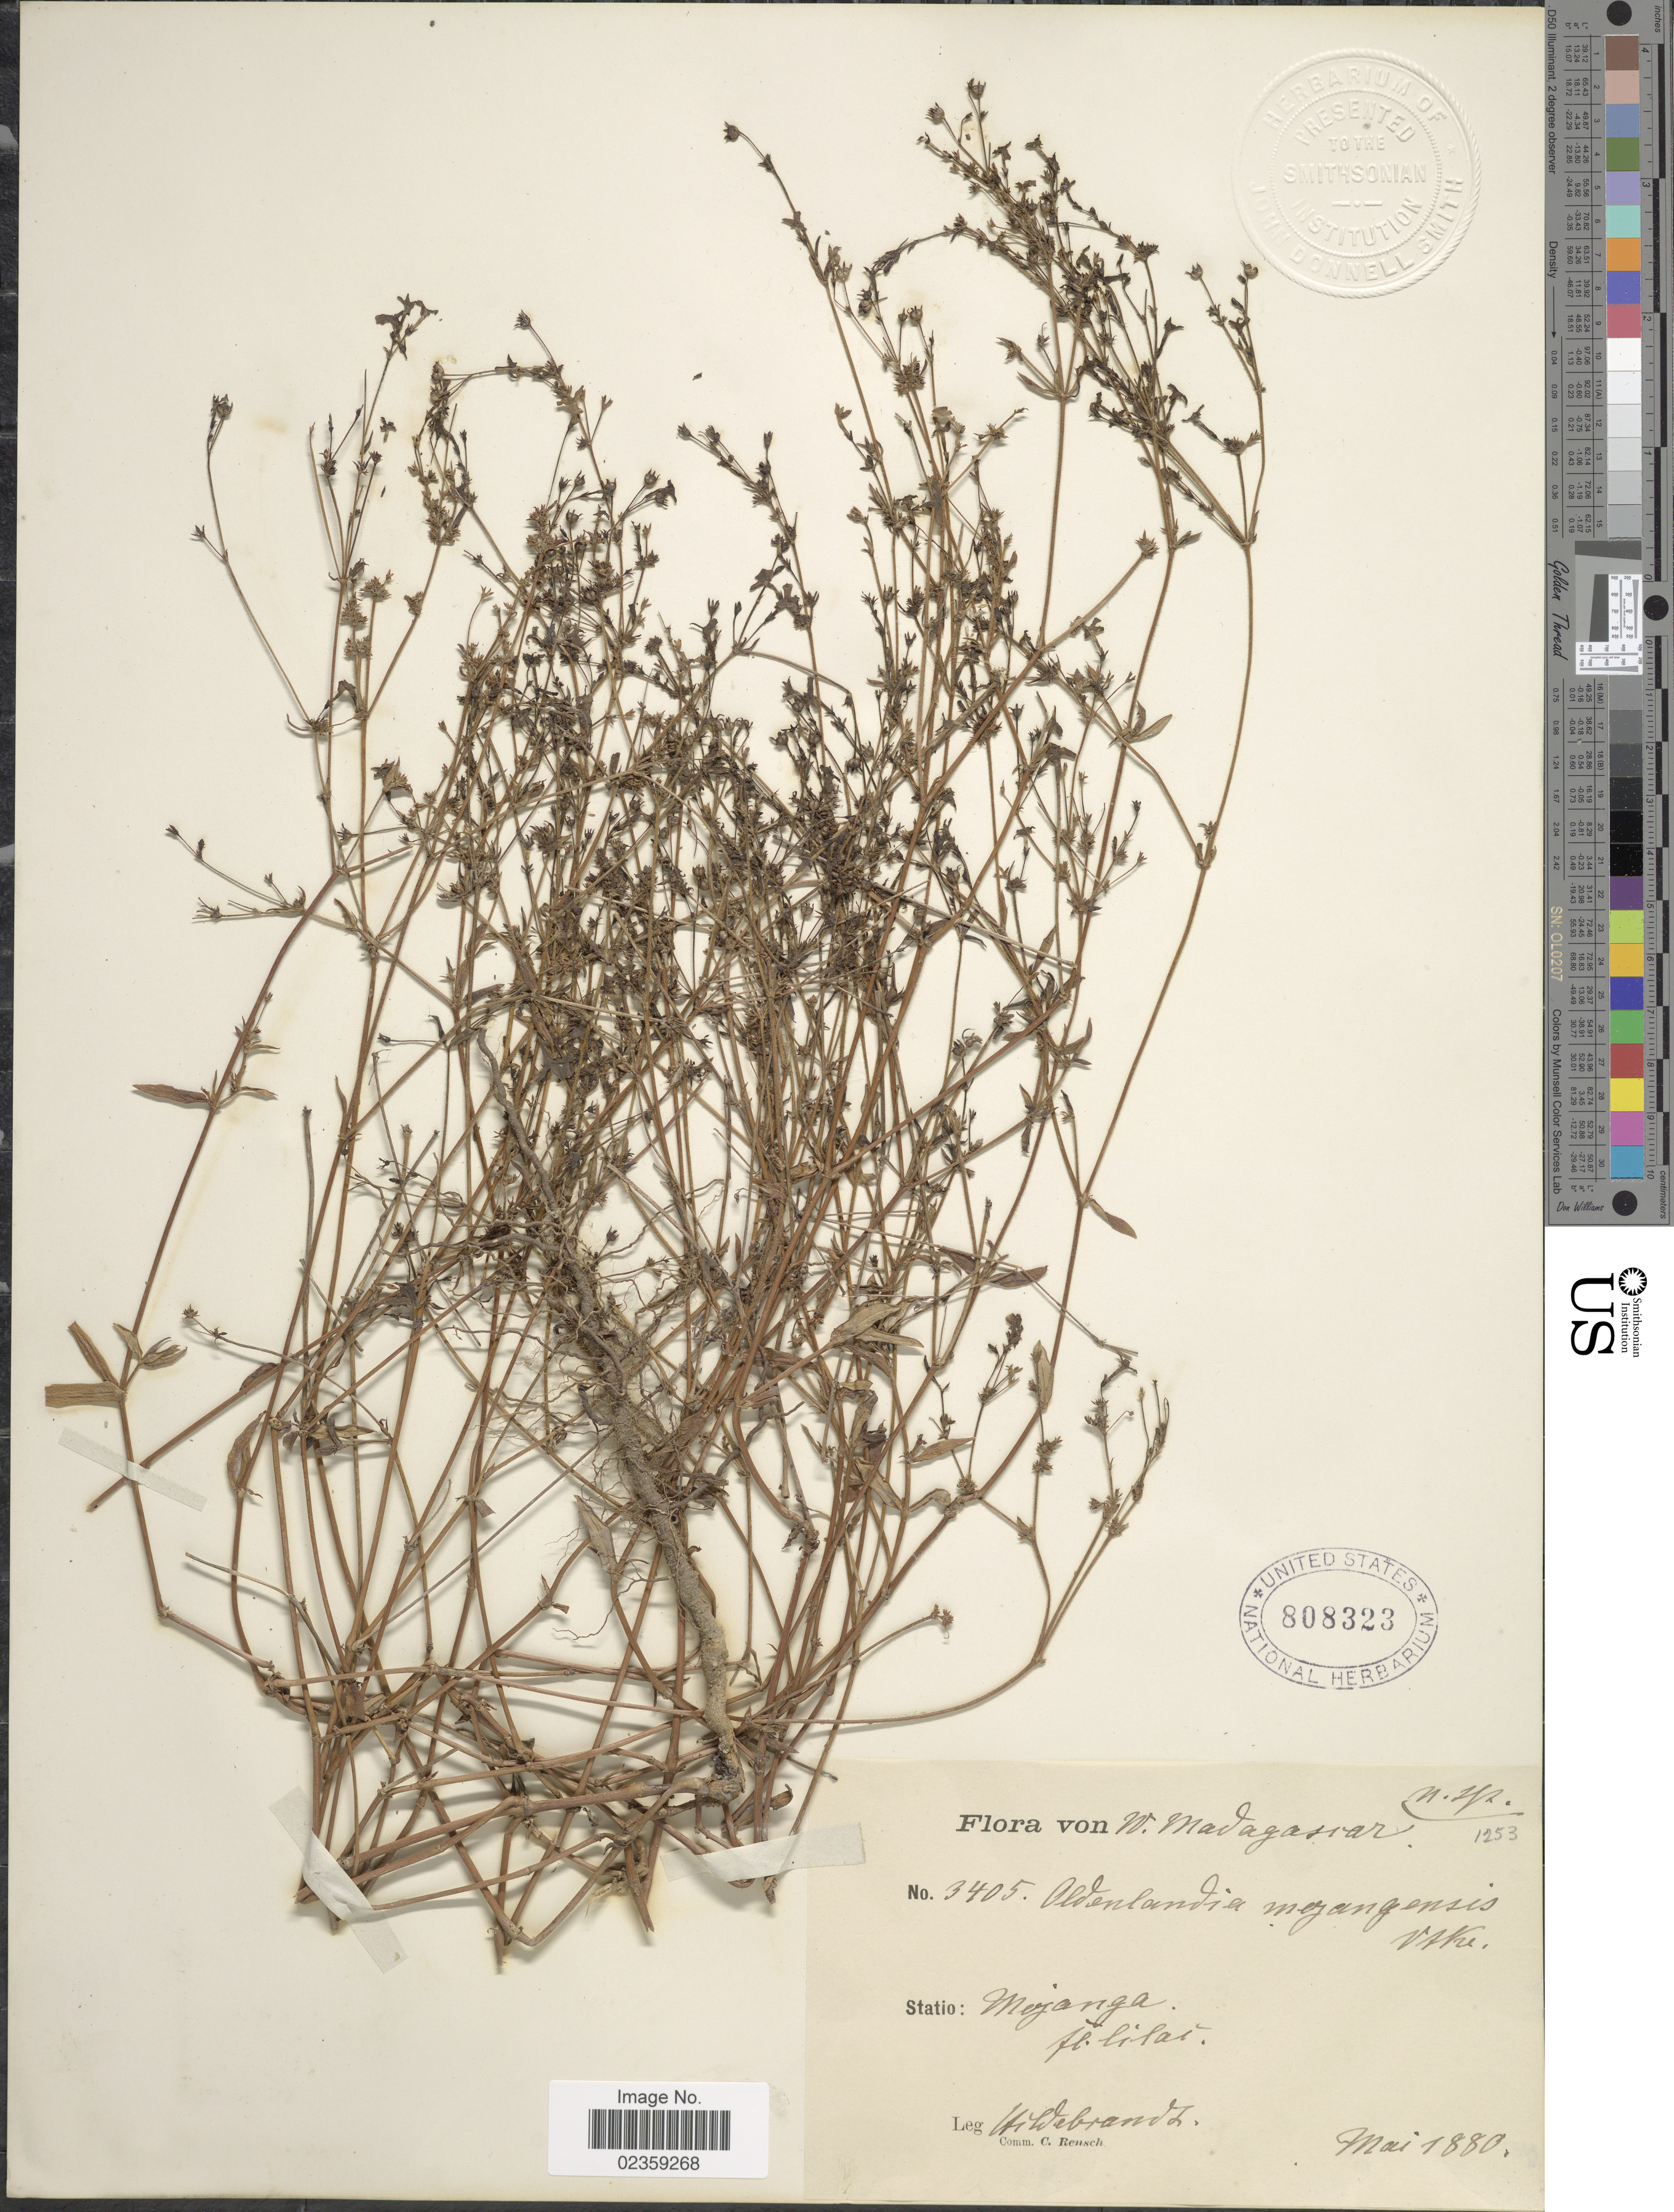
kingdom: Plantae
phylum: Tracheophyta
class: Magnoliopsida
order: Gentianales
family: Rubiaceae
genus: Oldenlandia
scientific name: Oldenlandia mojangensis Vatke sp. nov. ined.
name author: Vatke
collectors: J. Hildebrandt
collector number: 3405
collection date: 1880-05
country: Madagascar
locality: Mojanga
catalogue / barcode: US 808323